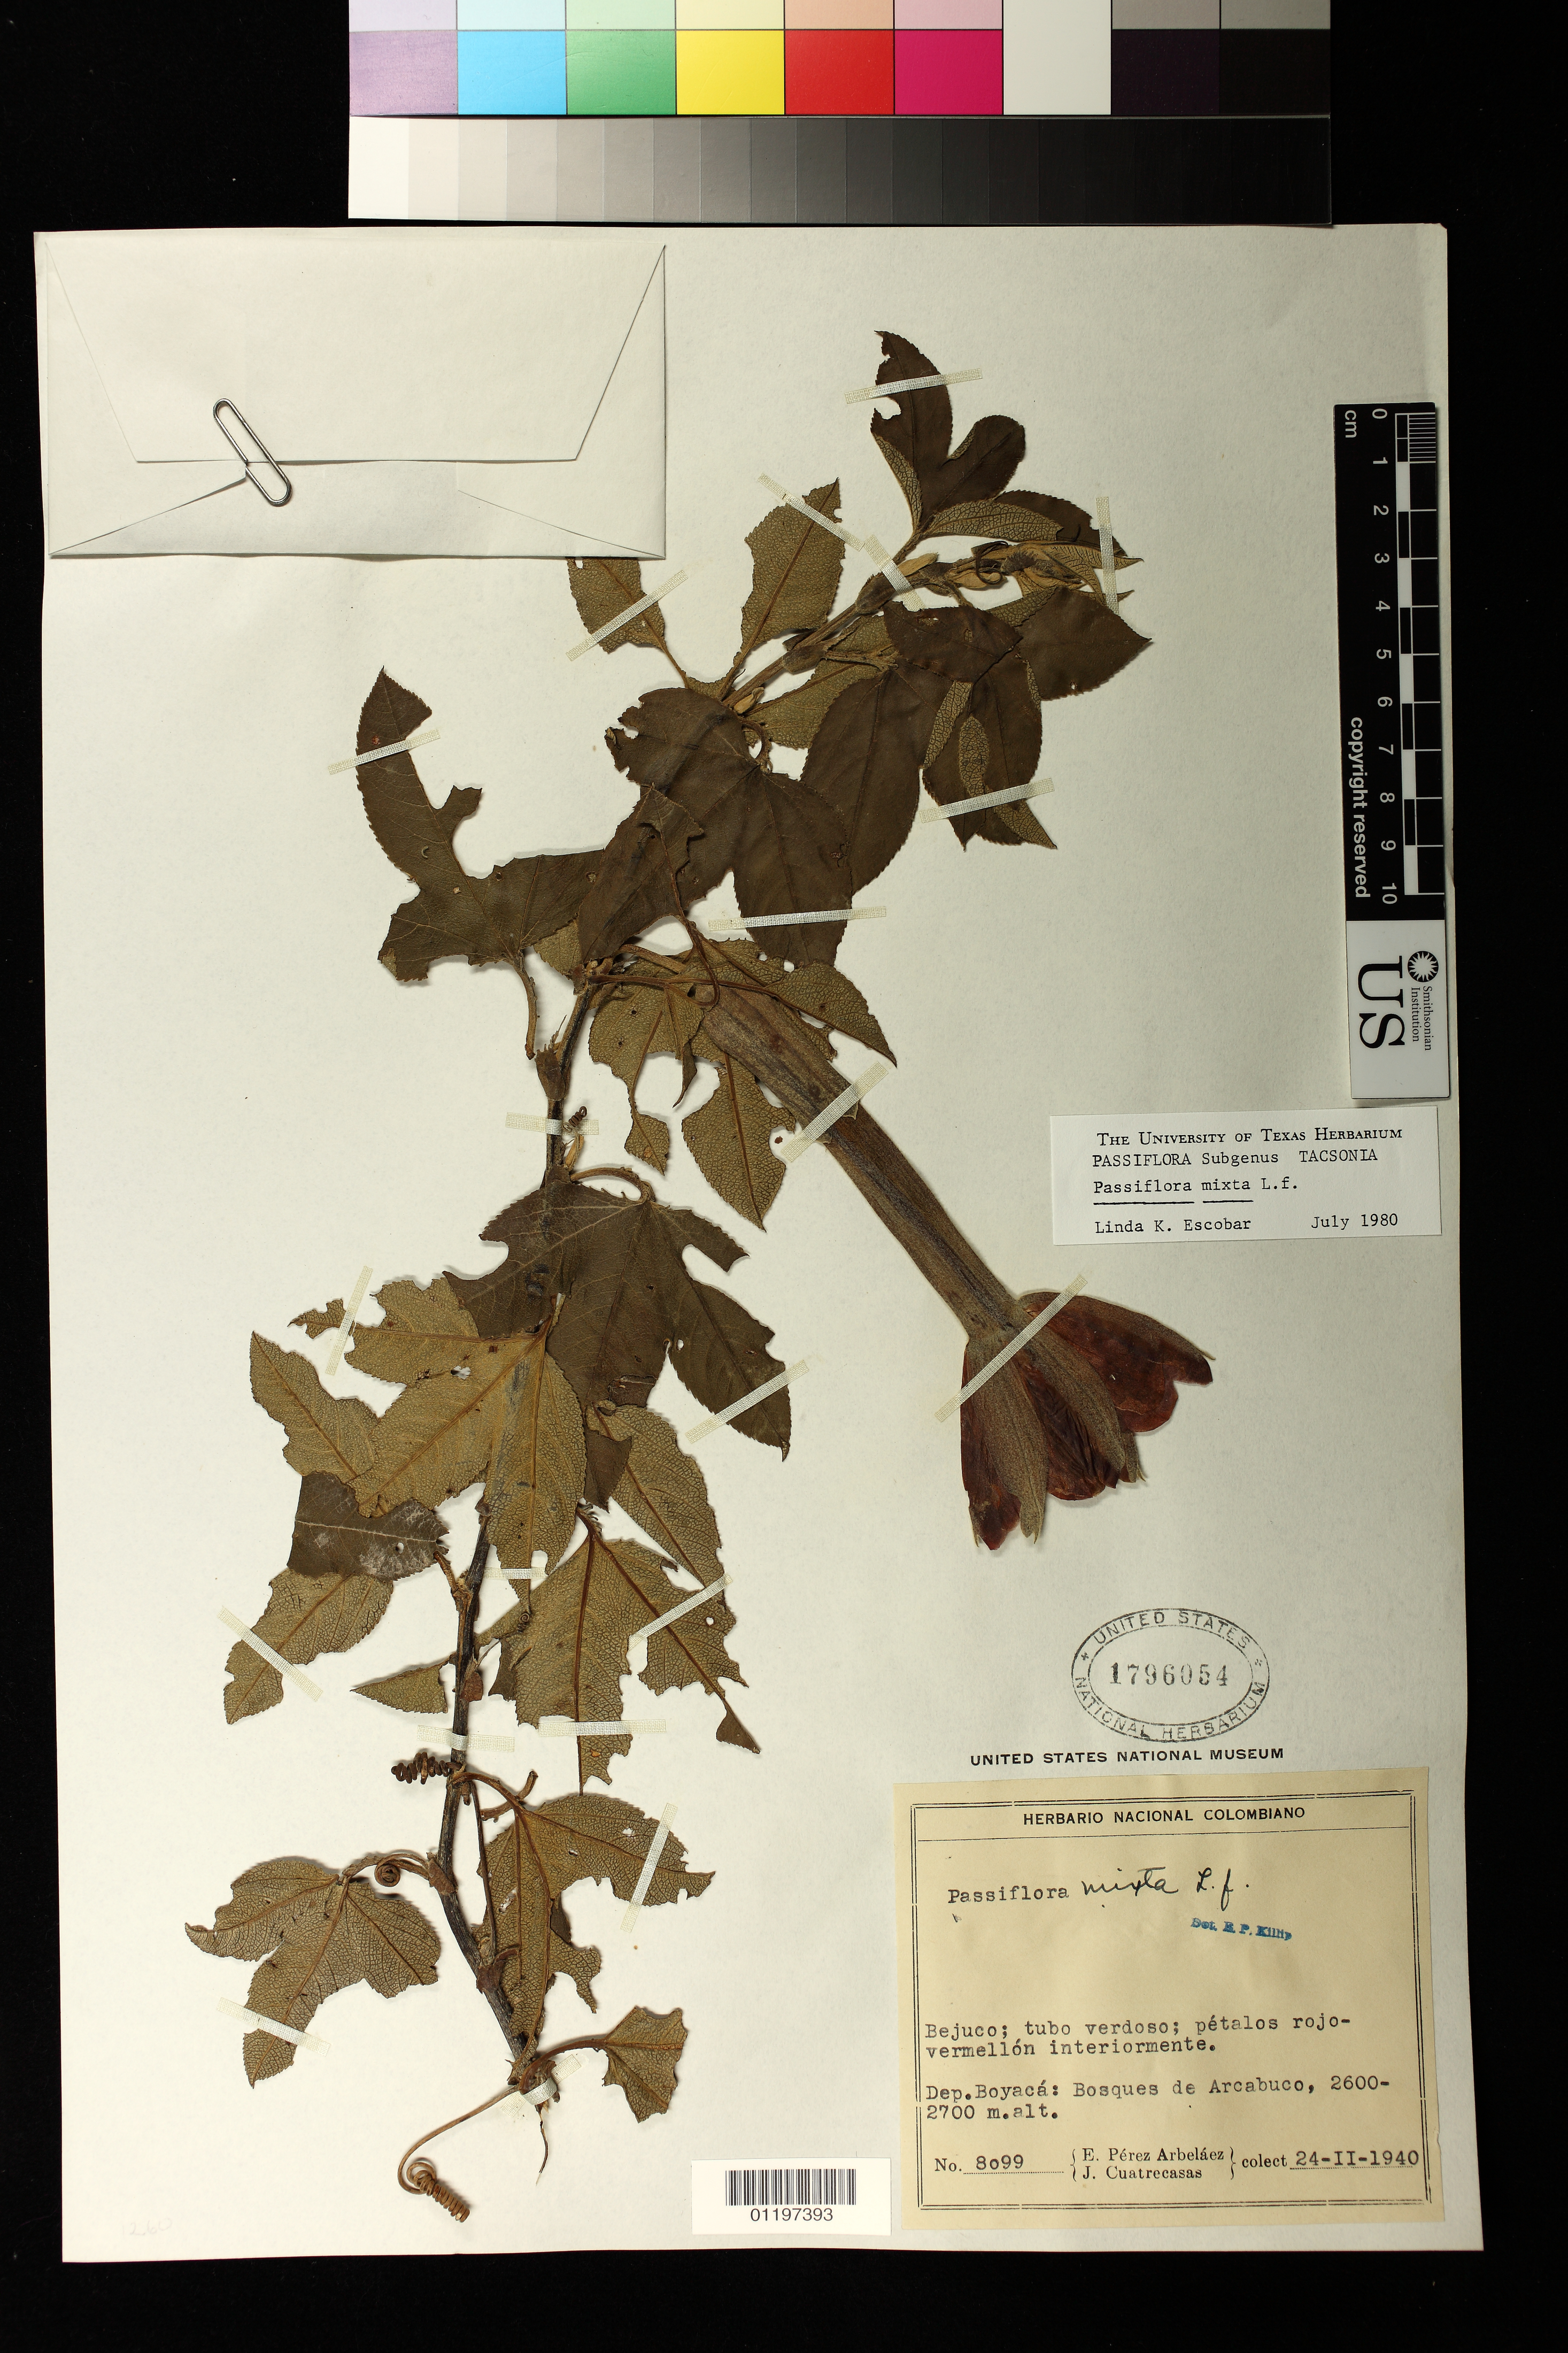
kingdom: Plantae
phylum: Tracheophyta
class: Magnoliopsida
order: Malpighiales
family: Passifloraceae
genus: Passiflora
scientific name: Passiflora mixta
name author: L. f.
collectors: E. Pérez Arbeláez & J. Cuatrecasas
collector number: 8099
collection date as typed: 24 Feb 1940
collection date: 1940-02-24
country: Colombia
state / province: Boyacá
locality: Bosques de Arcabuco.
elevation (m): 2600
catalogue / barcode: US 1796054